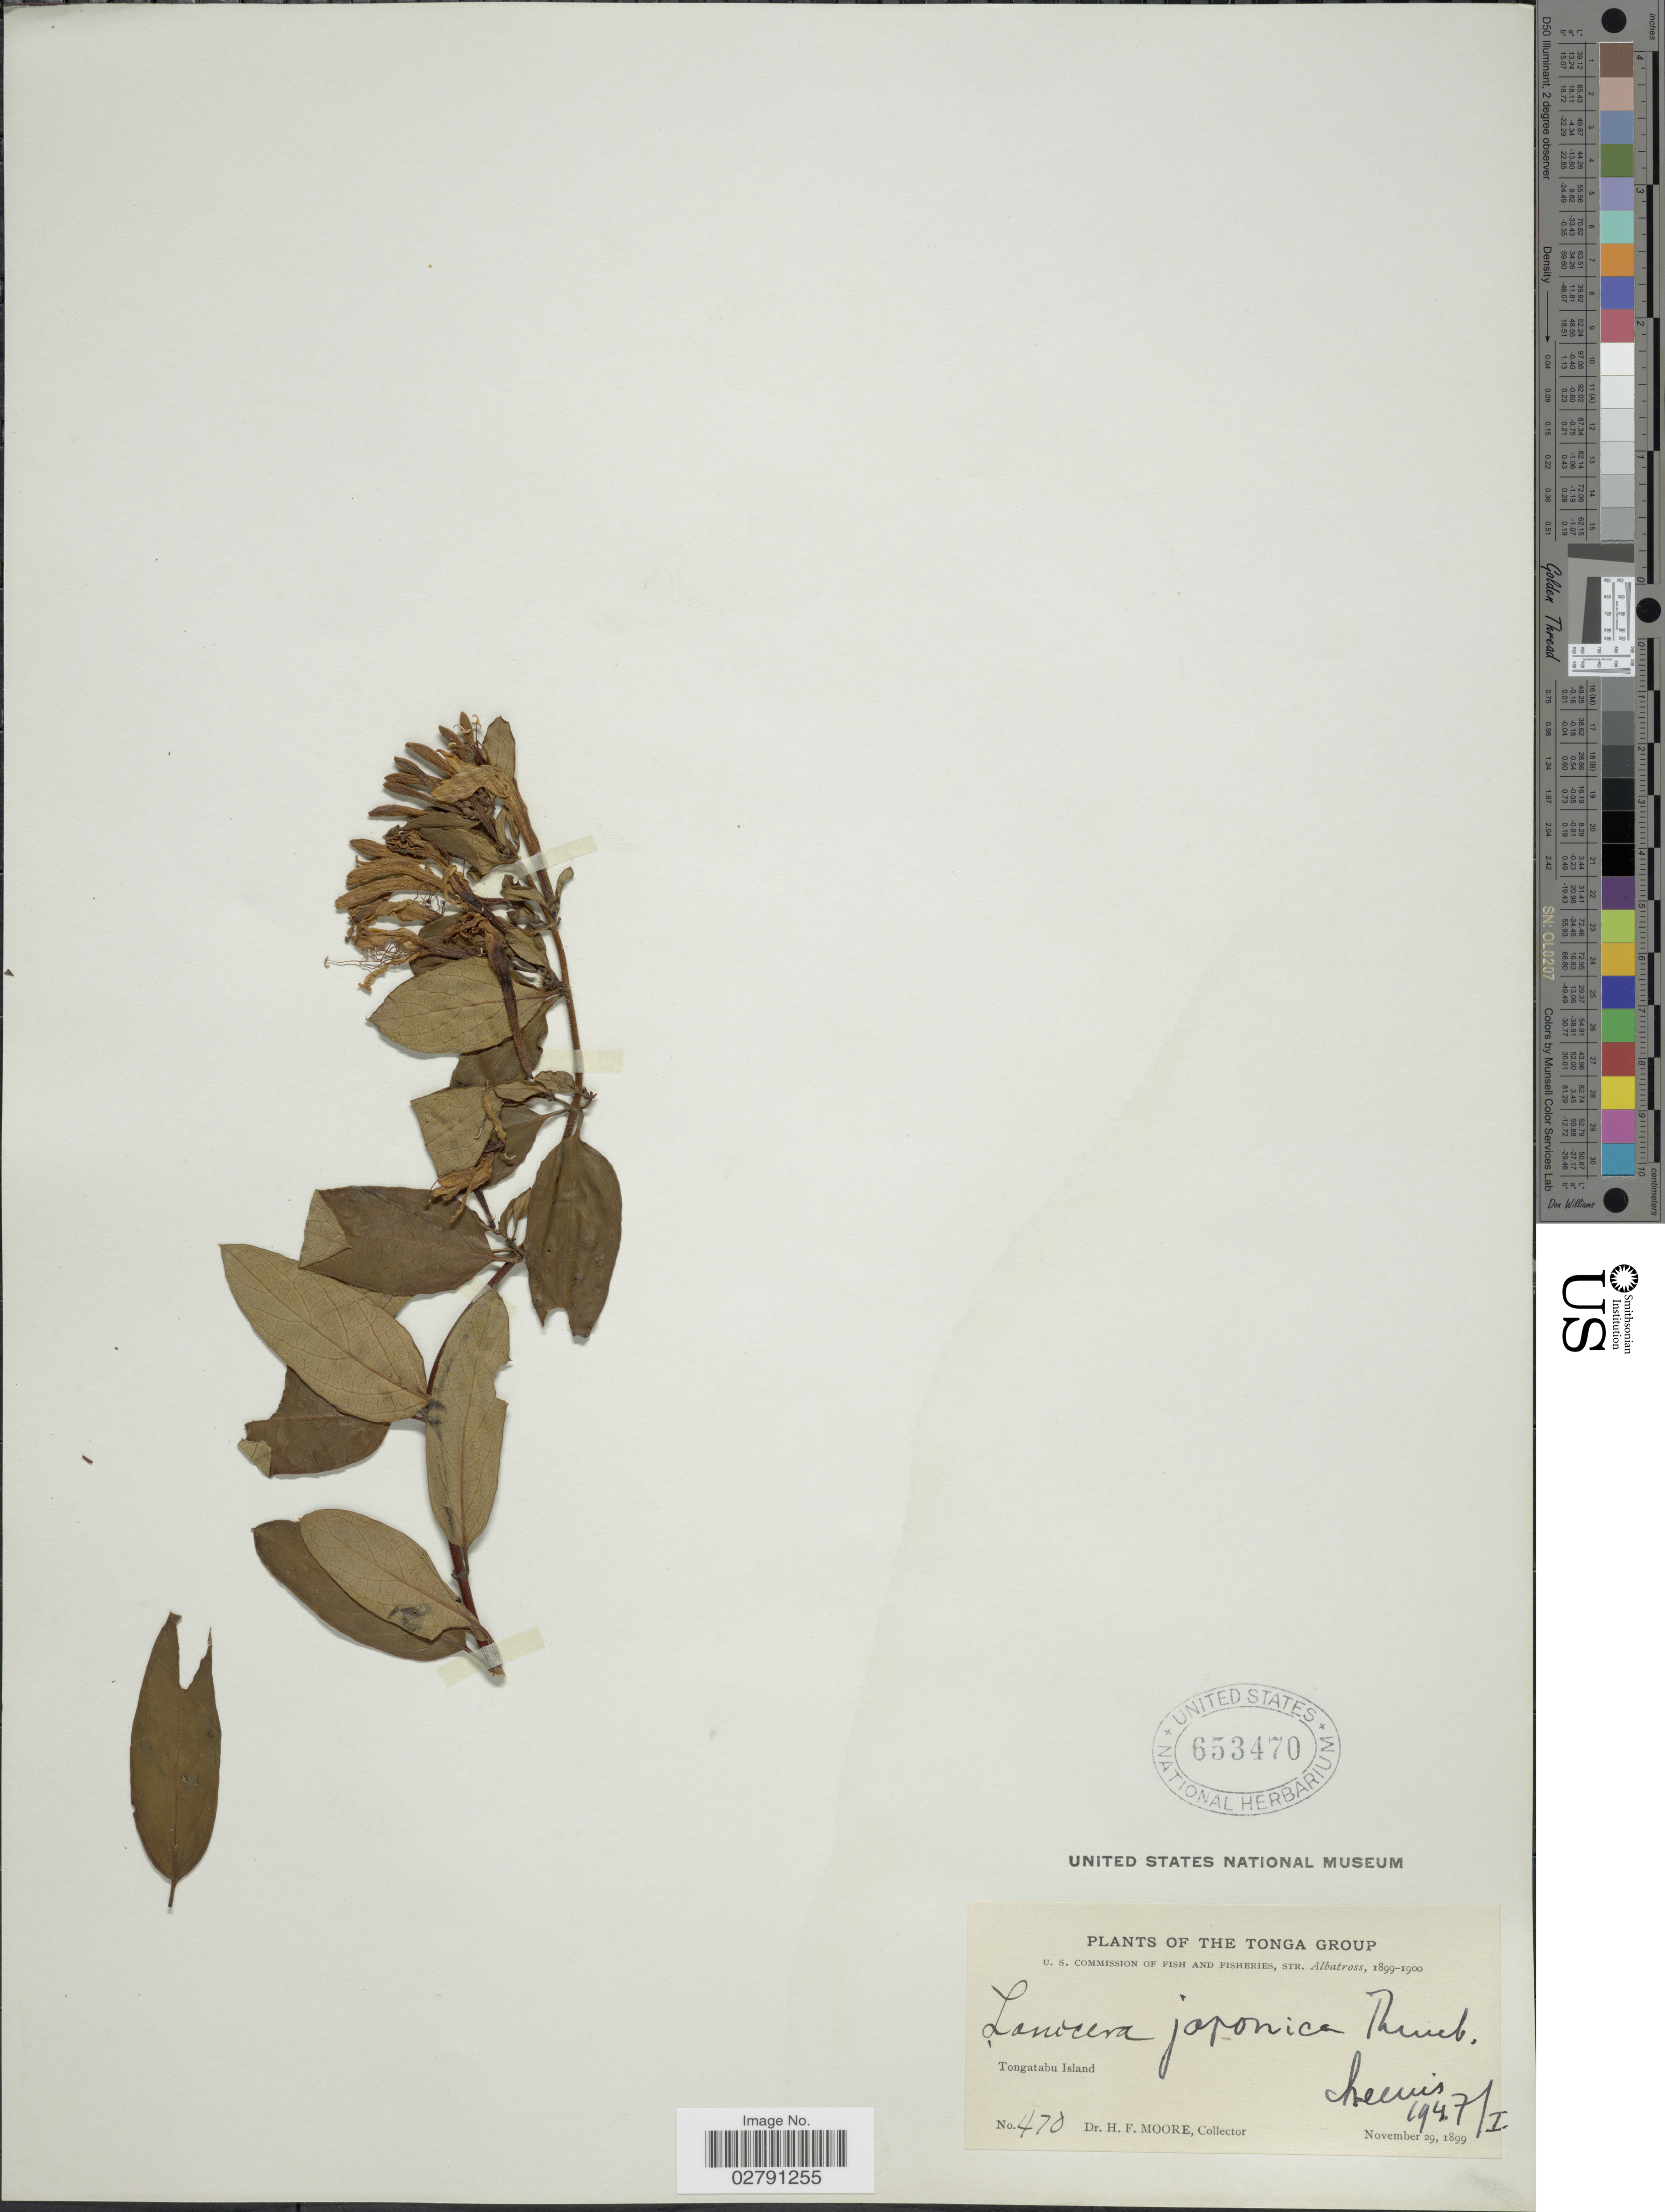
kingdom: Plantae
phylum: Tracheophyta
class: Magnoliopsida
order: Dipsacales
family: Caprifoliaceae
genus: Lonicera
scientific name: Lonicera japonica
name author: Thunb.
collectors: H. F. Moore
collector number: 470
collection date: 1899-11-29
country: Tonga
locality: The Tonga Group. Tongatabu Island.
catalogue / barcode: US 653470